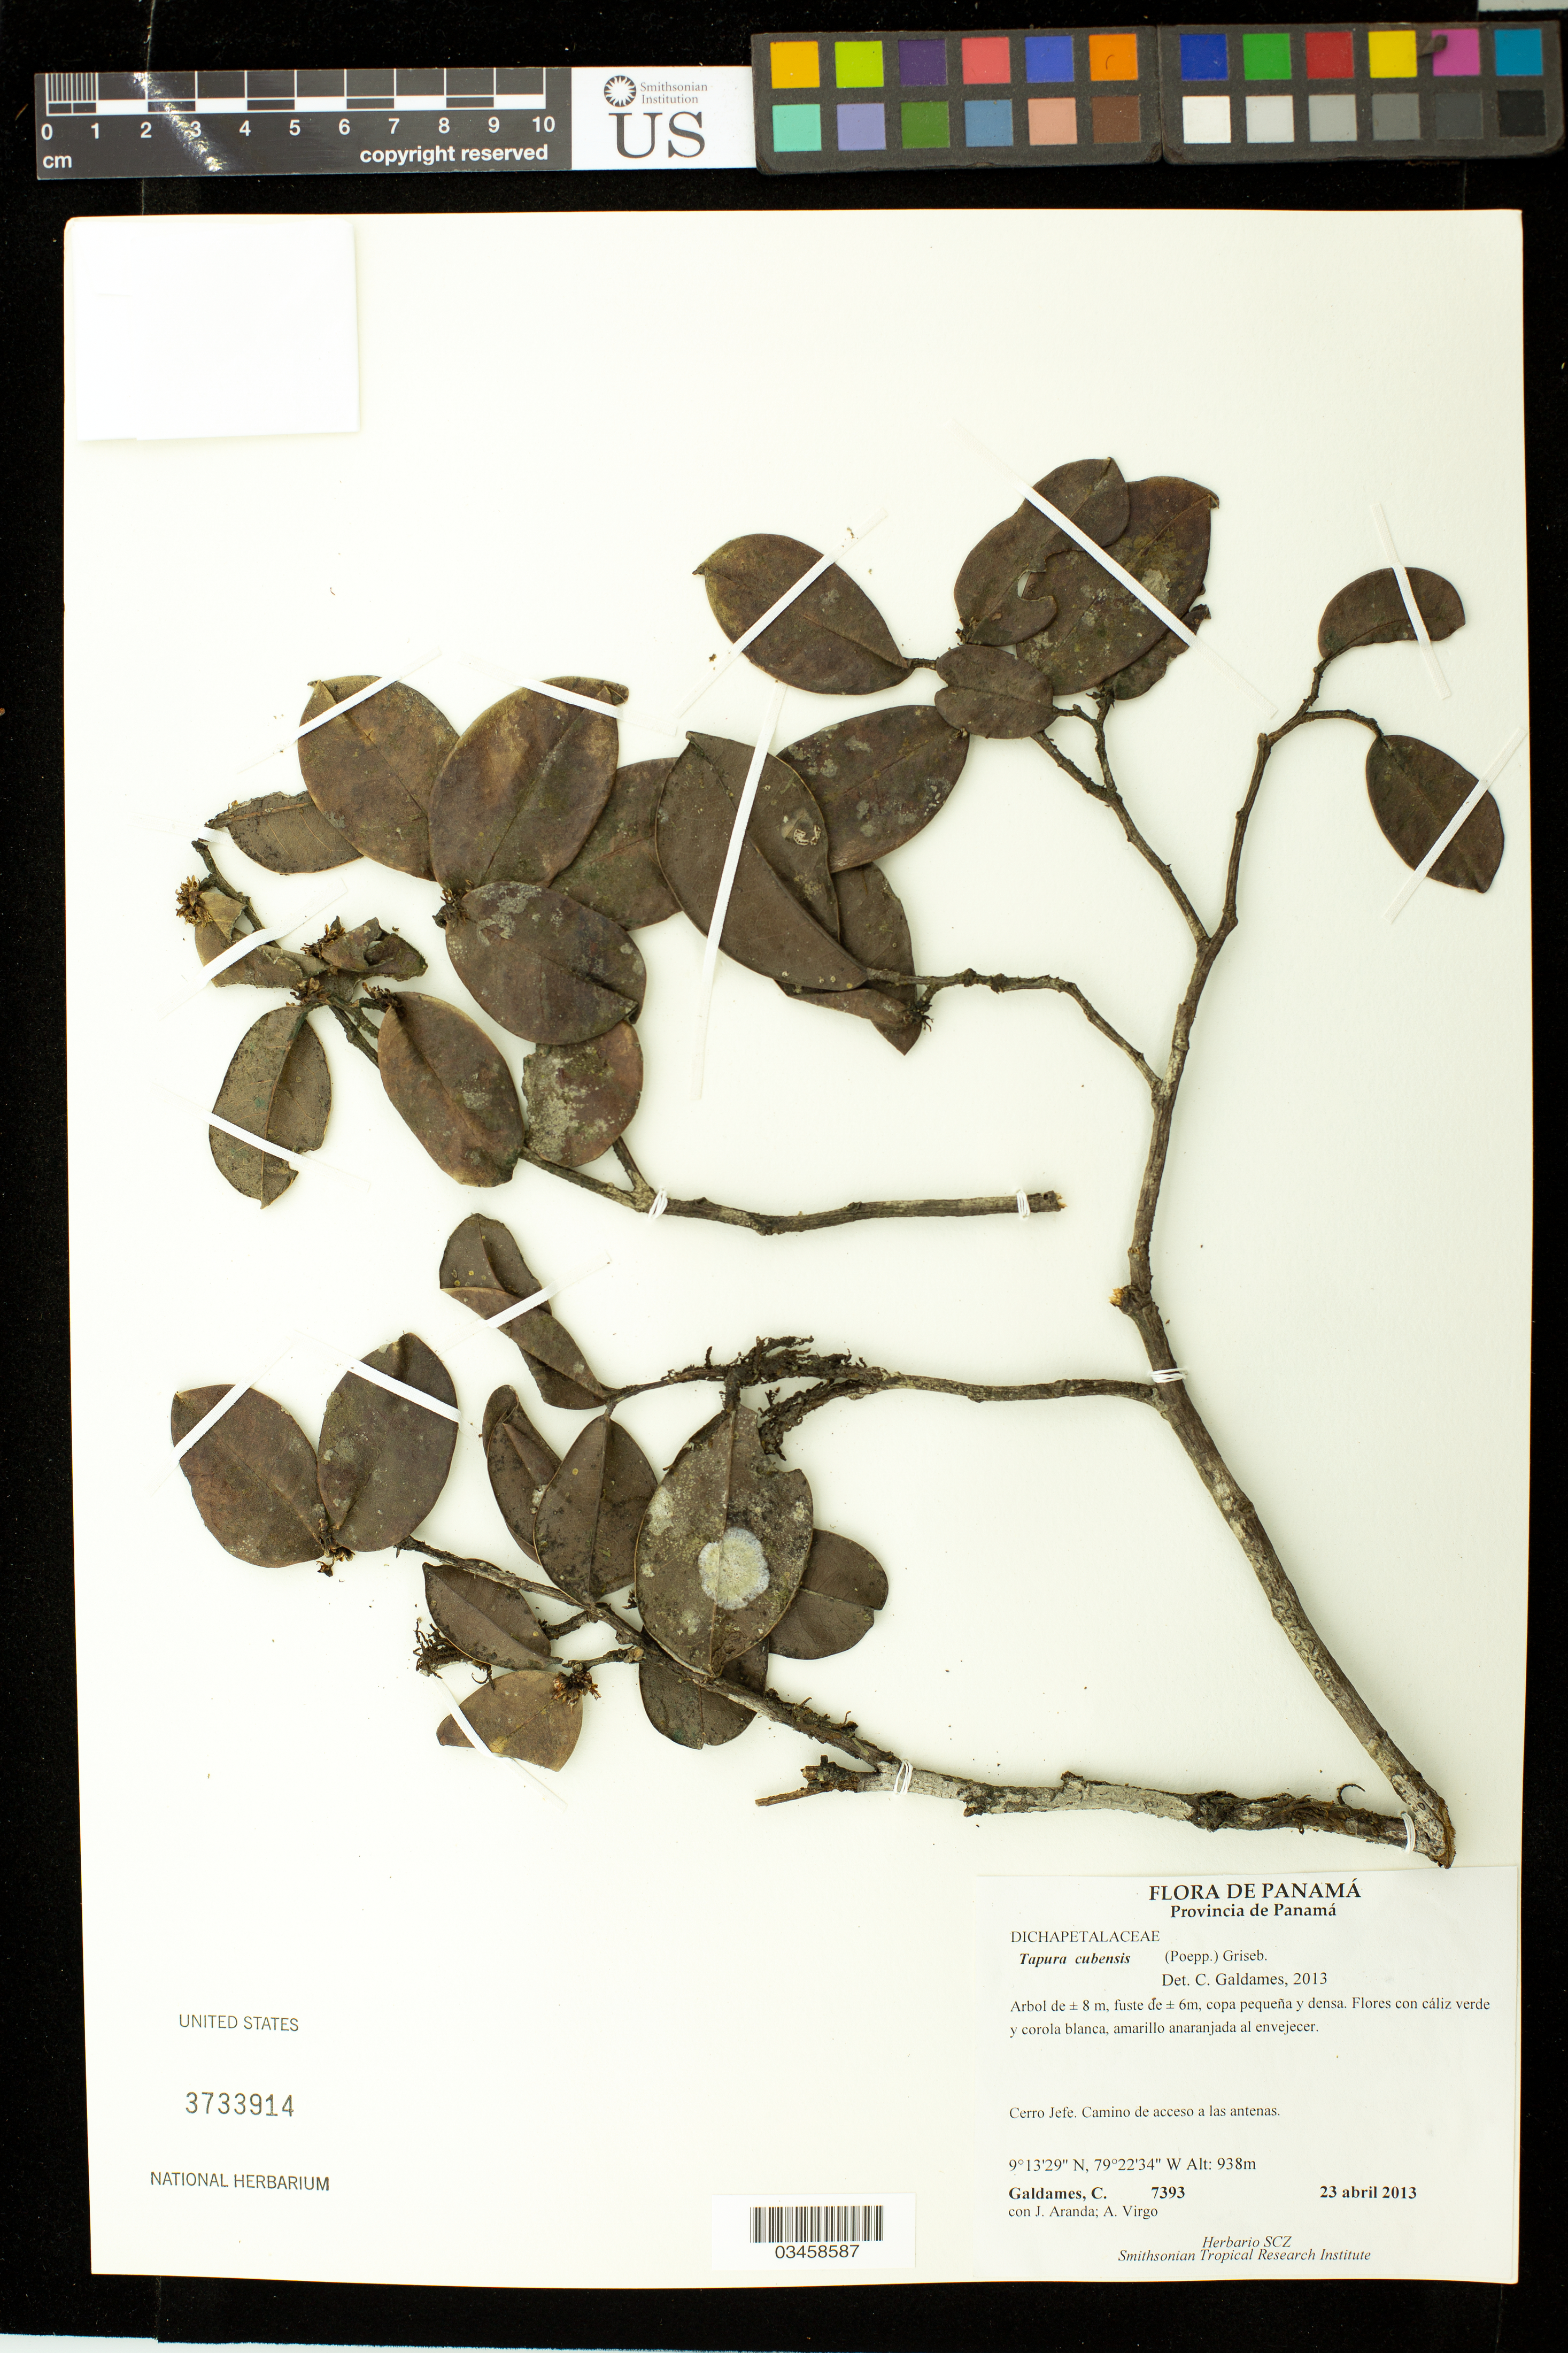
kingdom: Plantae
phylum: Tracheophyta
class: Magnoliopsida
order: Malpighiales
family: Dichapetalaceae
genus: Tapura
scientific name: Tapura cubensis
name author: (Poepp.) Griseb.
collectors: C. Galdames, J. Aranda & A. Virgo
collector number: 7393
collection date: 2013-04-23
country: Panama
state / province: Panamá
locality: Camino de acceso a las antenas. Cerro Jafe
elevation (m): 938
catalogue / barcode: US 3733915